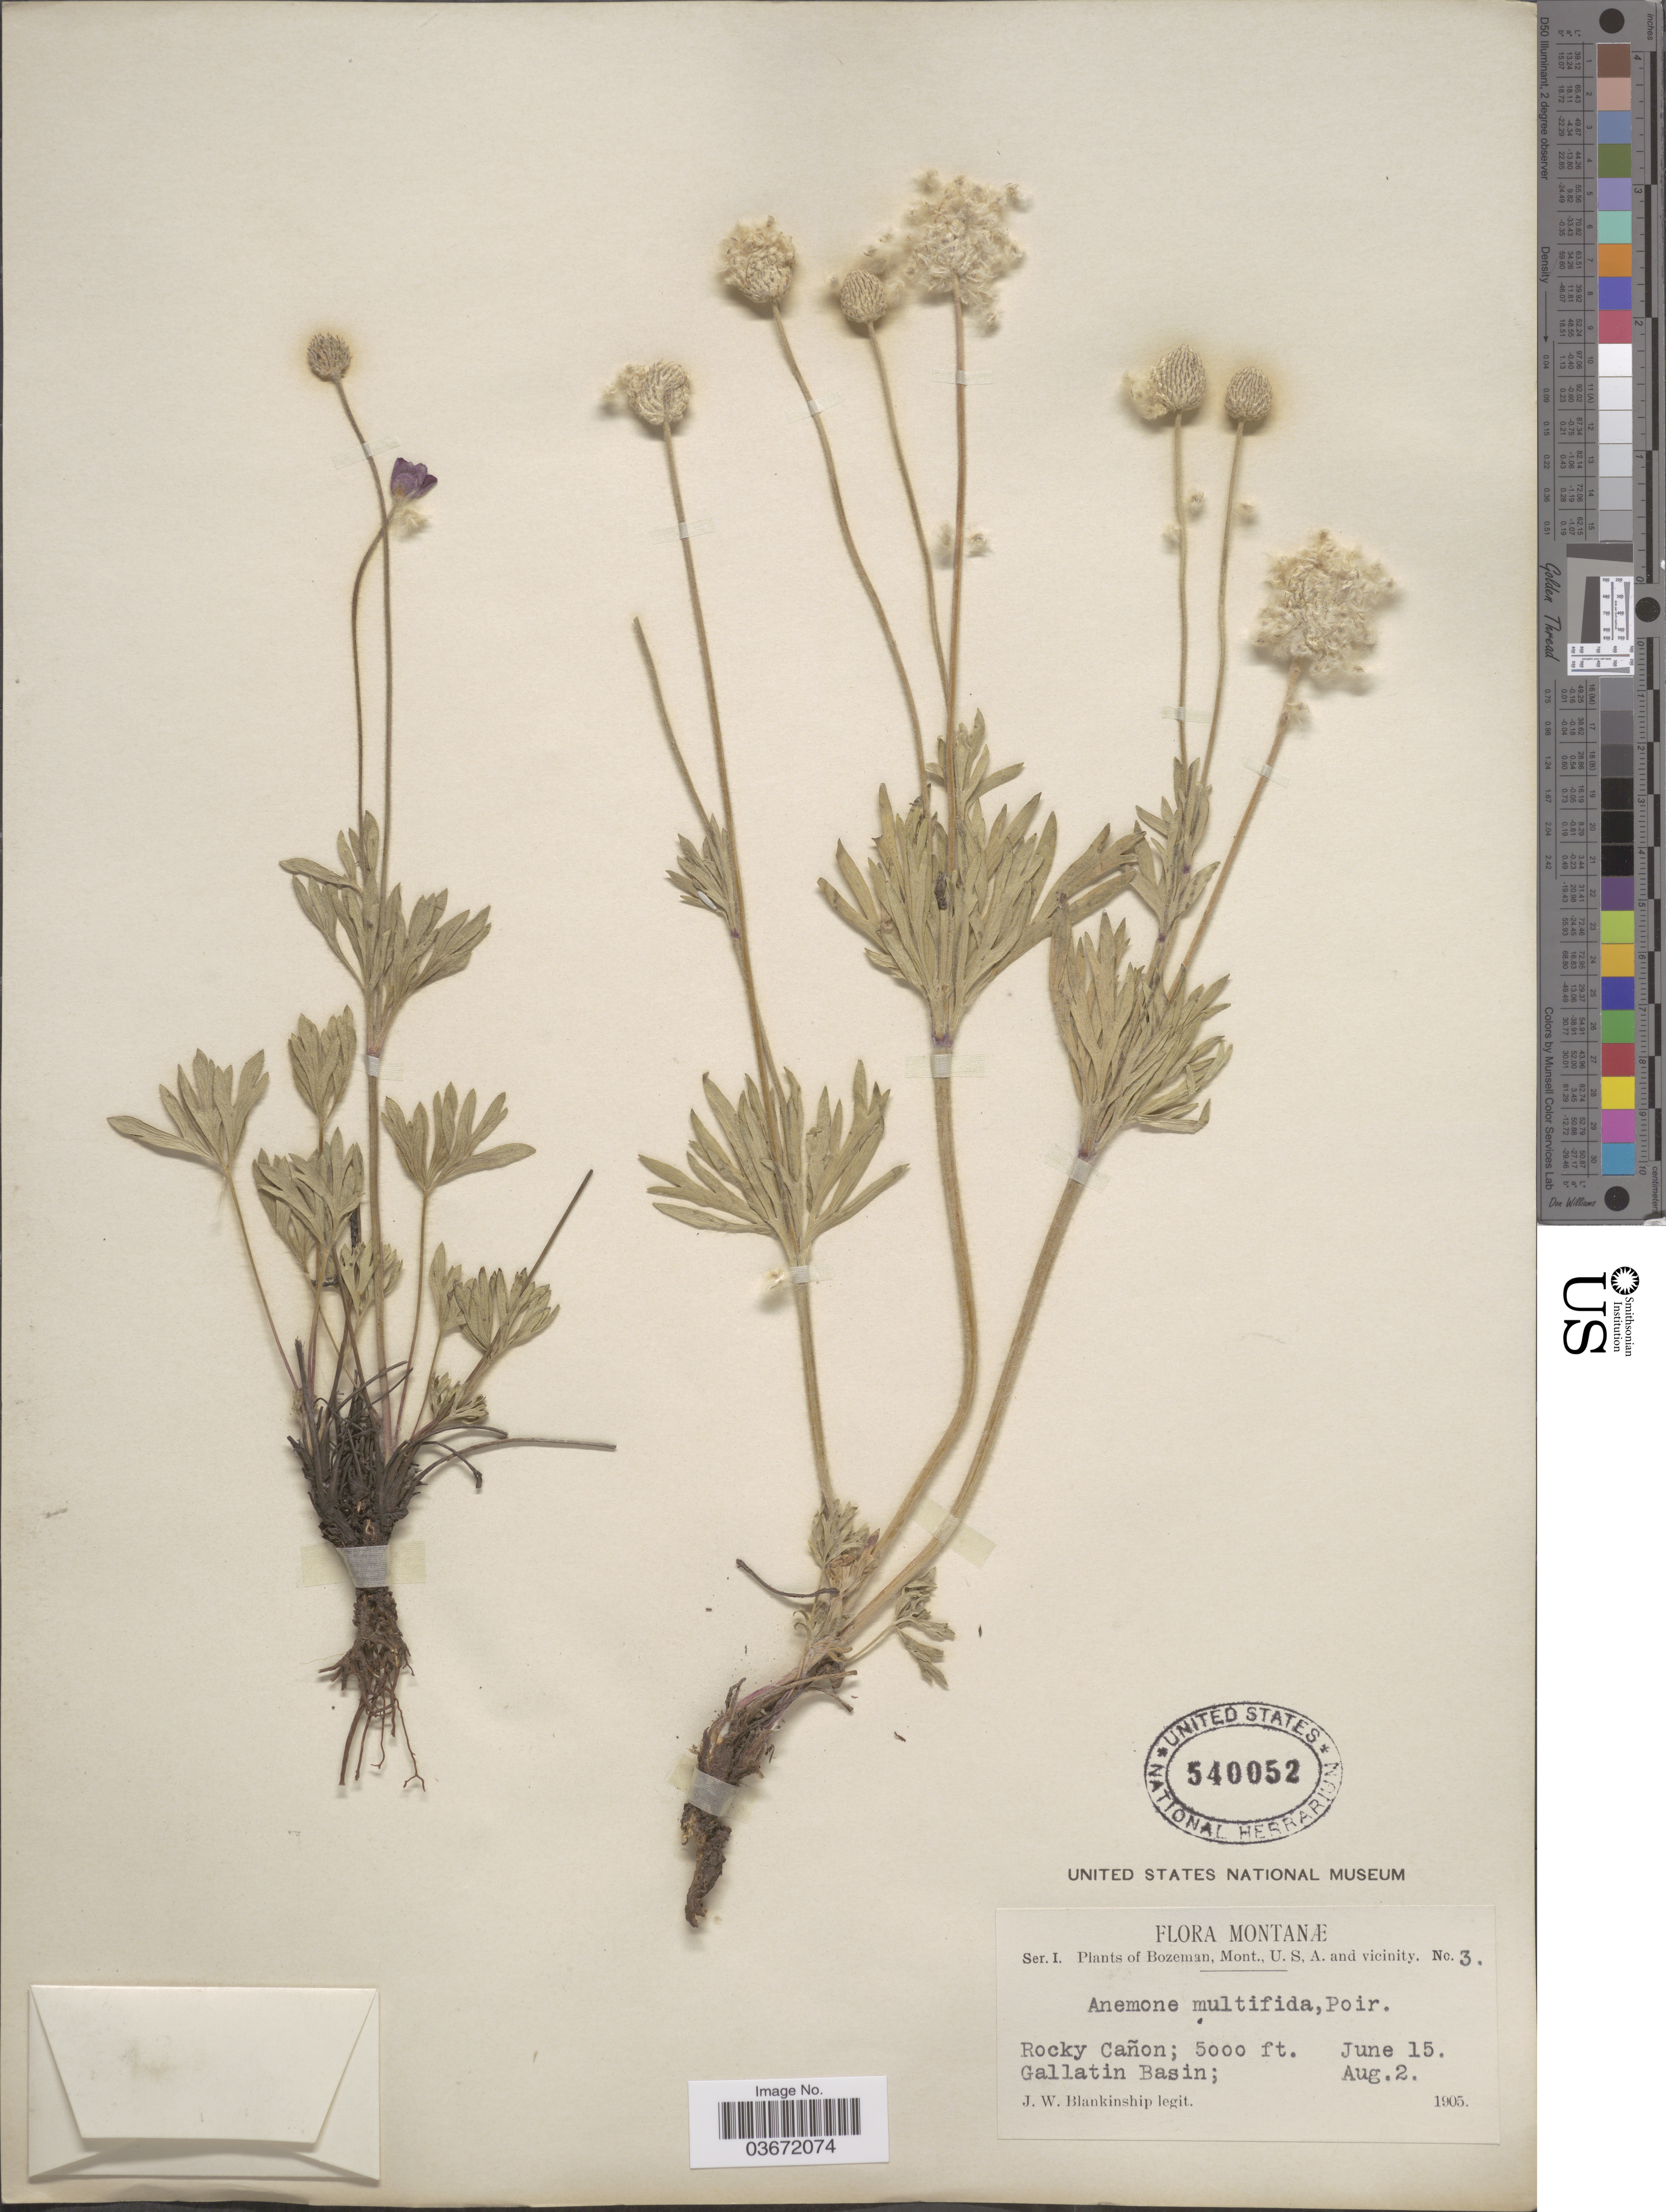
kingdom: Plantae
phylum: Tracheophyta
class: Magnoliopsida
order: Ranunculales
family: Ranunculaceae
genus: Anemone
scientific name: Anemone globosa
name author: (Torr. & A. Gray) Nutt. ex A. Heller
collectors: J. W. Blankinship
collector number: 3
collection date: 1905-08-02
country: United States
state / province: Montana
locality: Rocky Cañon. Gallatin Basin. Bozeman, Mont., U. S. A. and vicinity.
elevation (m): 1524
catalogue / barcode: US 540052